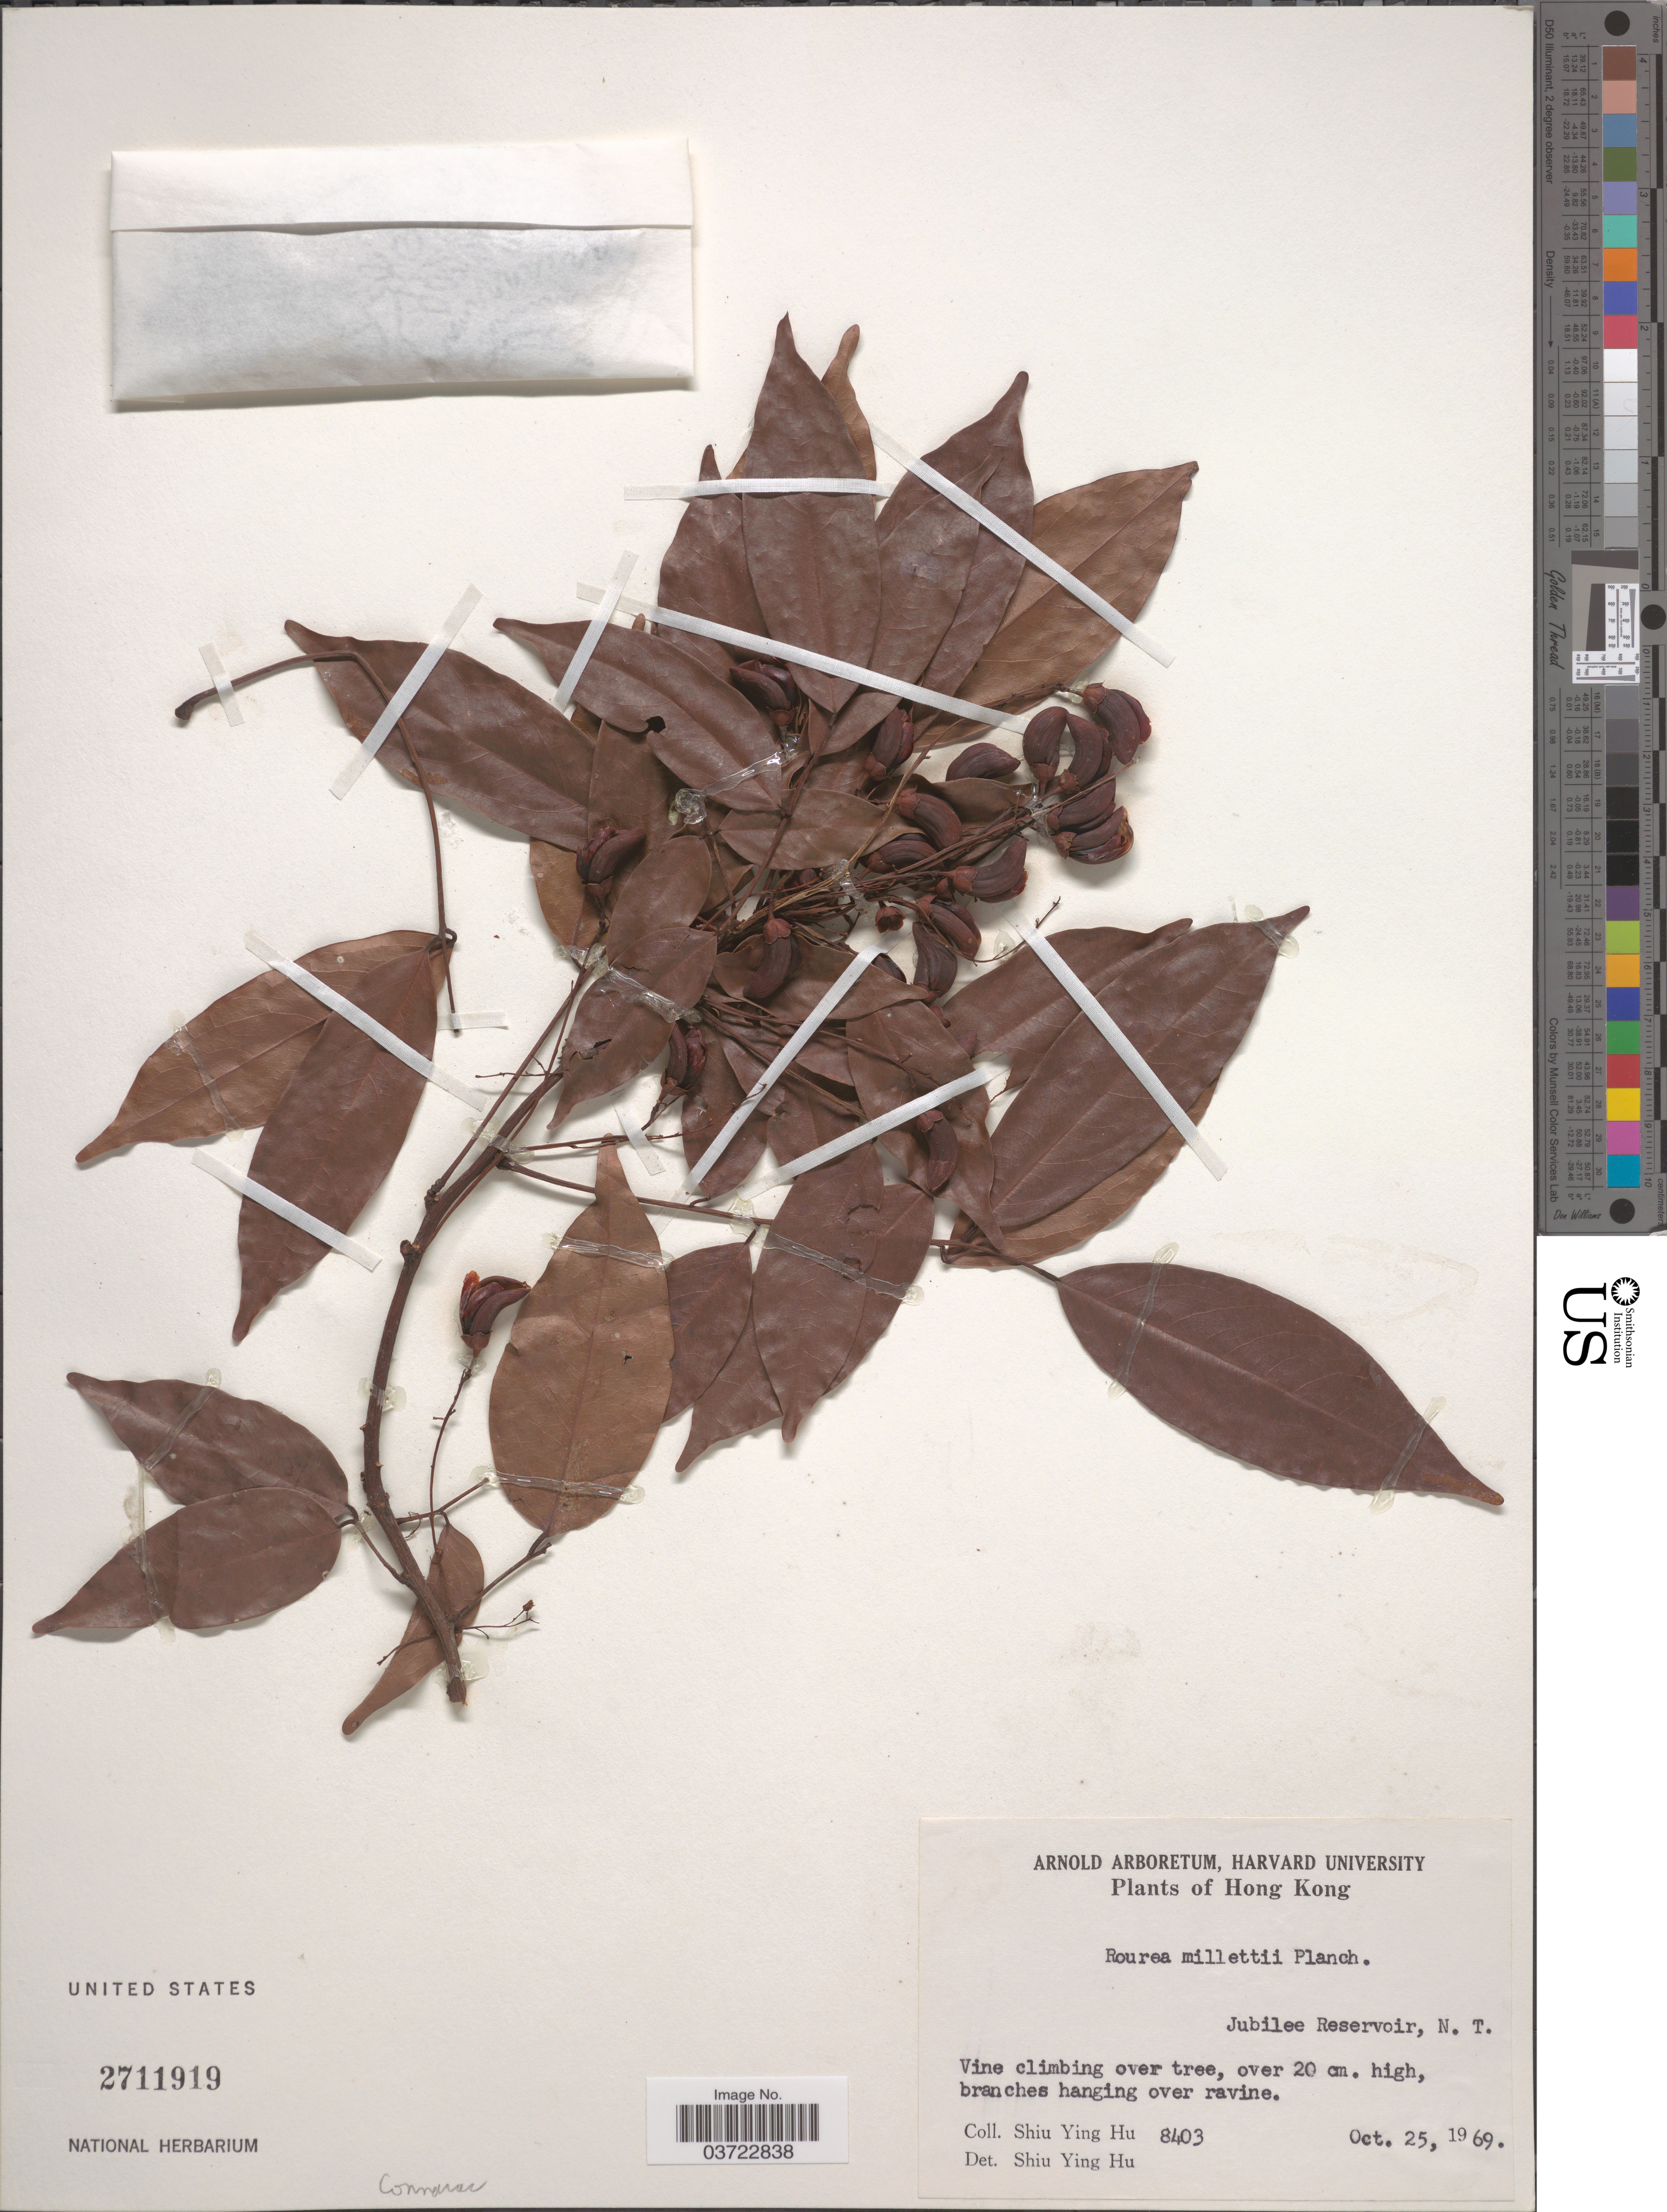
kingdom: Plantae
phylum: Tracheophyta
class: Magnoliopsida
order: Oxalidales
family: Connaraceae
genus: Rourea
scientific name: Rourea millettii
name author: Planch.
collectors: S. Y. Hu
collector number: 8403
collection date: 1969-10-25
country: China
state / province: Hong Kong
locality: Jubilee Reservoir, N. T.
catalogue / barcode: US 2711919